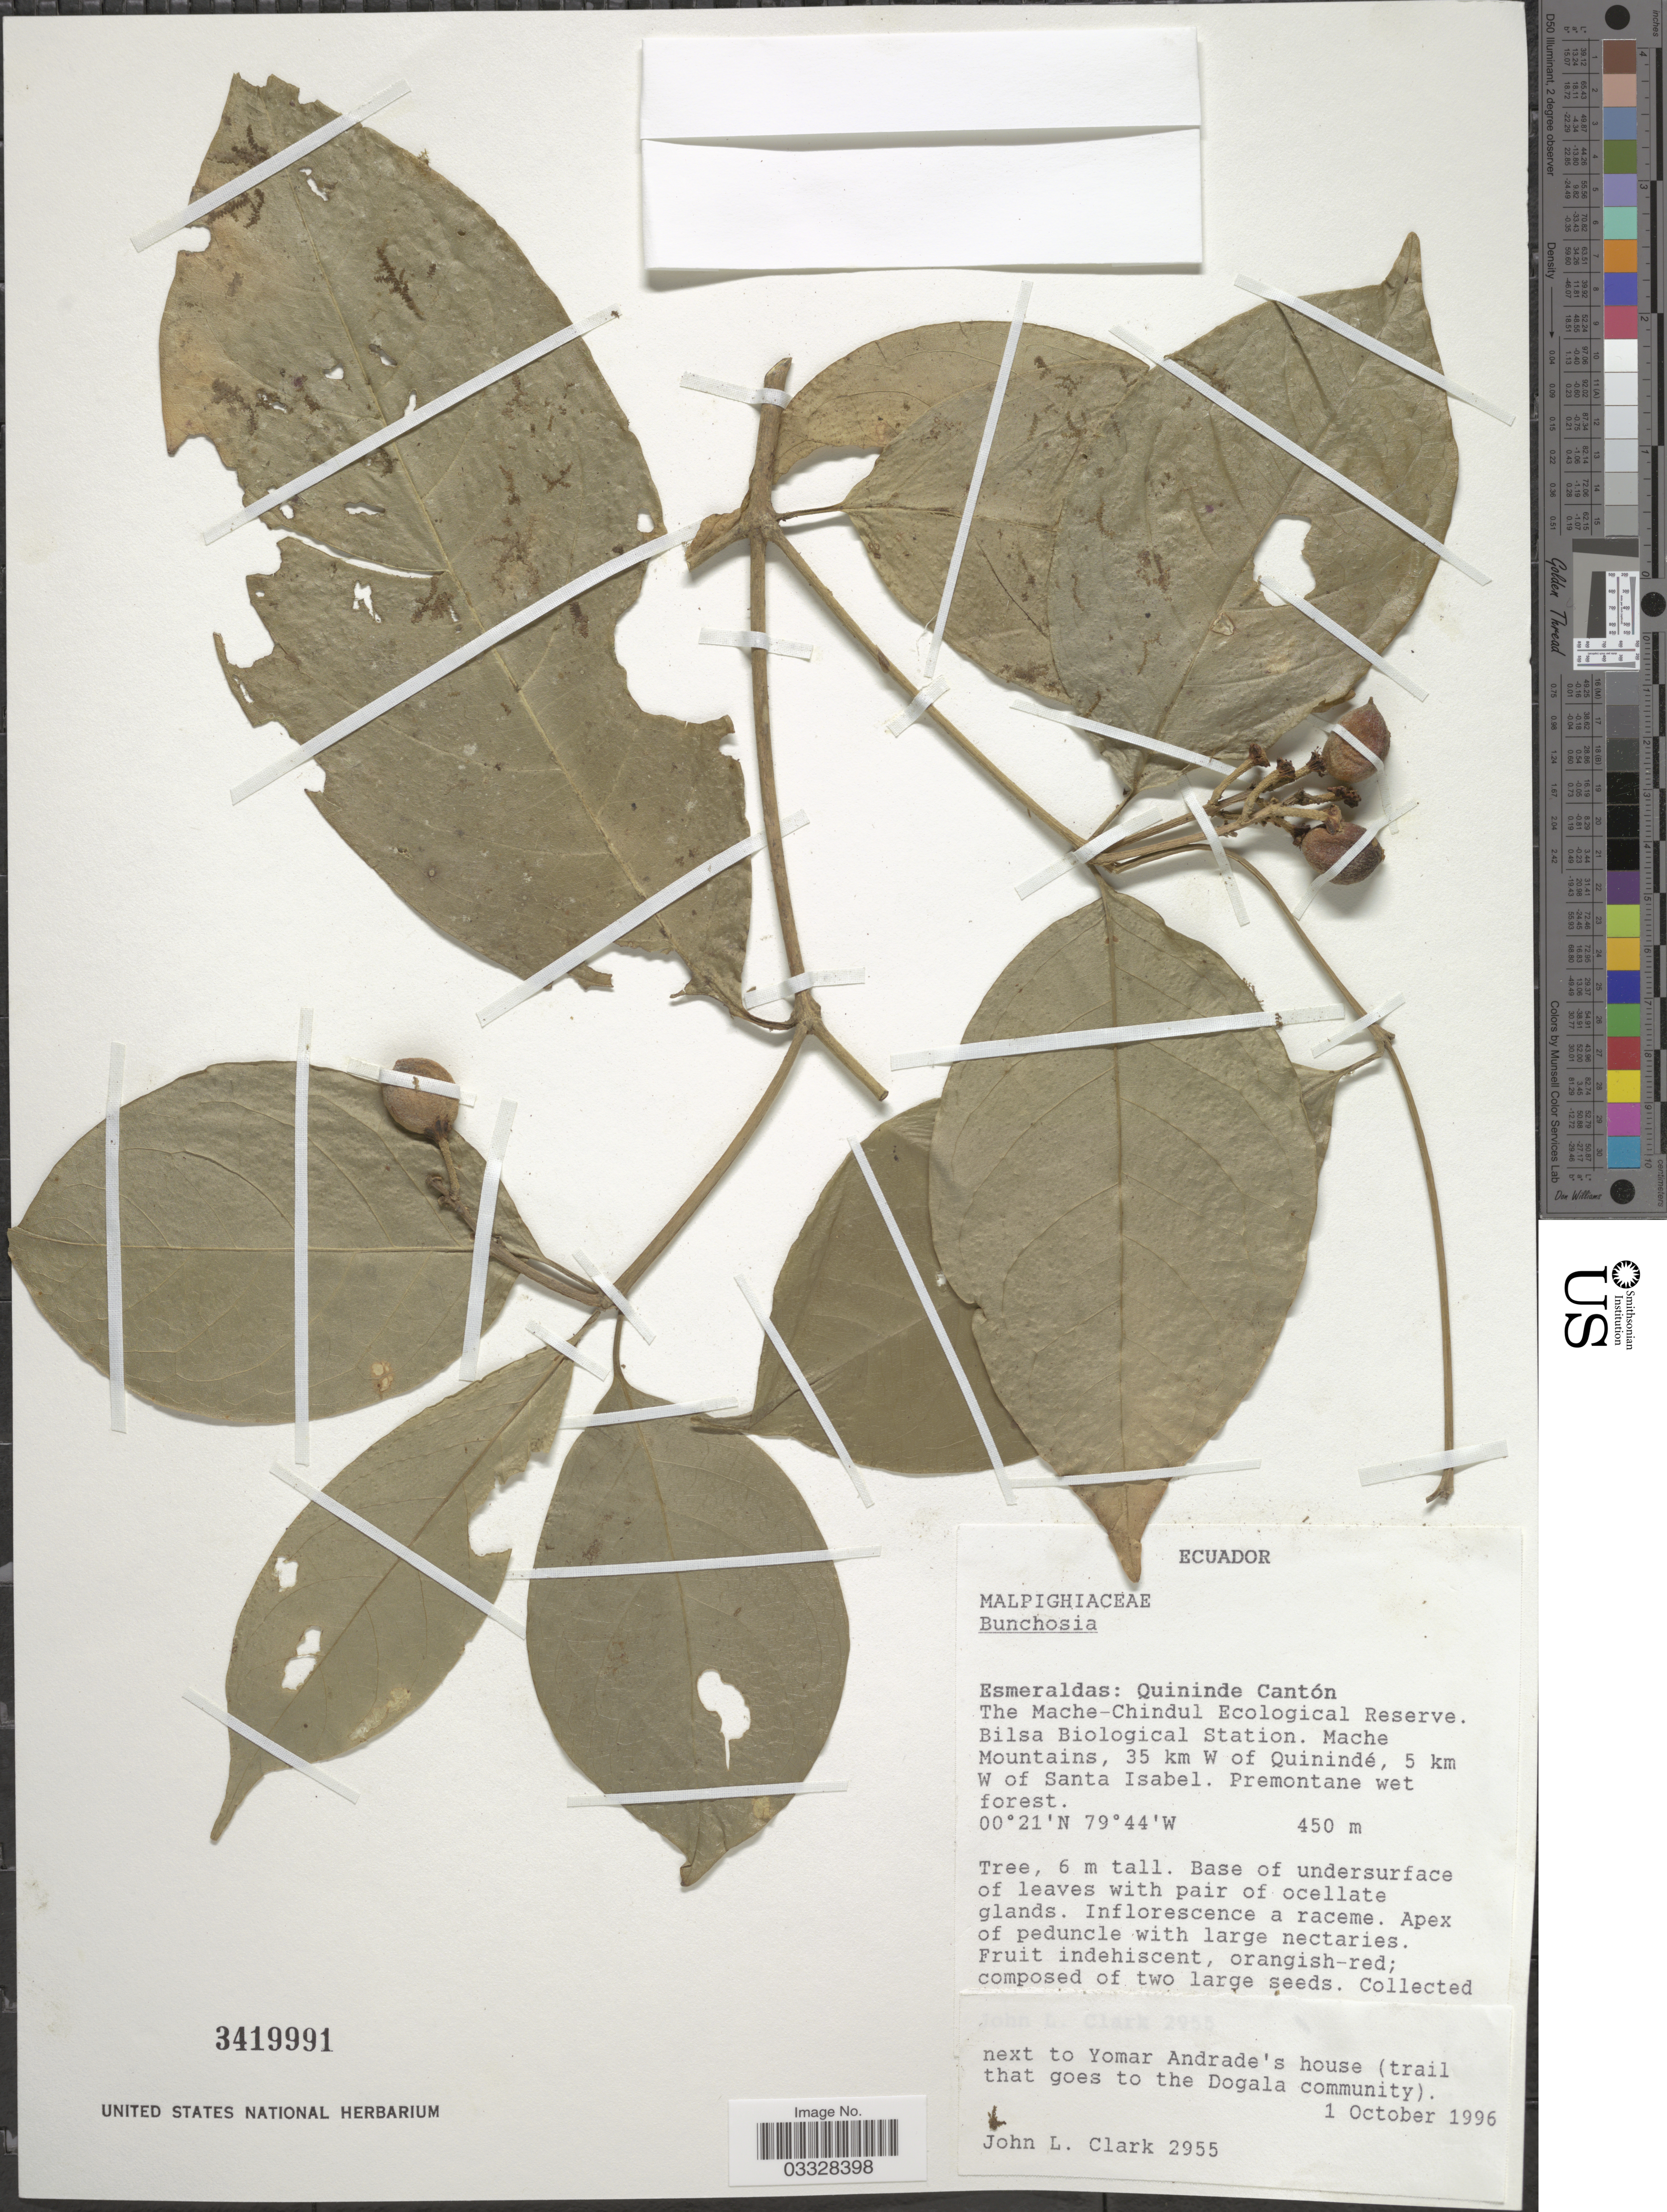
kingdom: Plantae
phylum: Tracheophyta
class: Magnoliopsida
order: Malpighiales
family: Malpighiaceae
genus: Bunchosia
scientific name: Bunchosia sp.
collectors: J. L. Clark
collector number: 2955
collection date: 1996-10-01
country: Ecuador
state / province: Esmeraldas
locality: Quininde Cantón. The Mache-Chindul Ecological Reserve. Bilsa Biological Station. Mache Mountains, 35 km W of Quinindé, 5 km W of Santa Isabel.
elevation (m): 450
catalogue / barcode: US 3419991